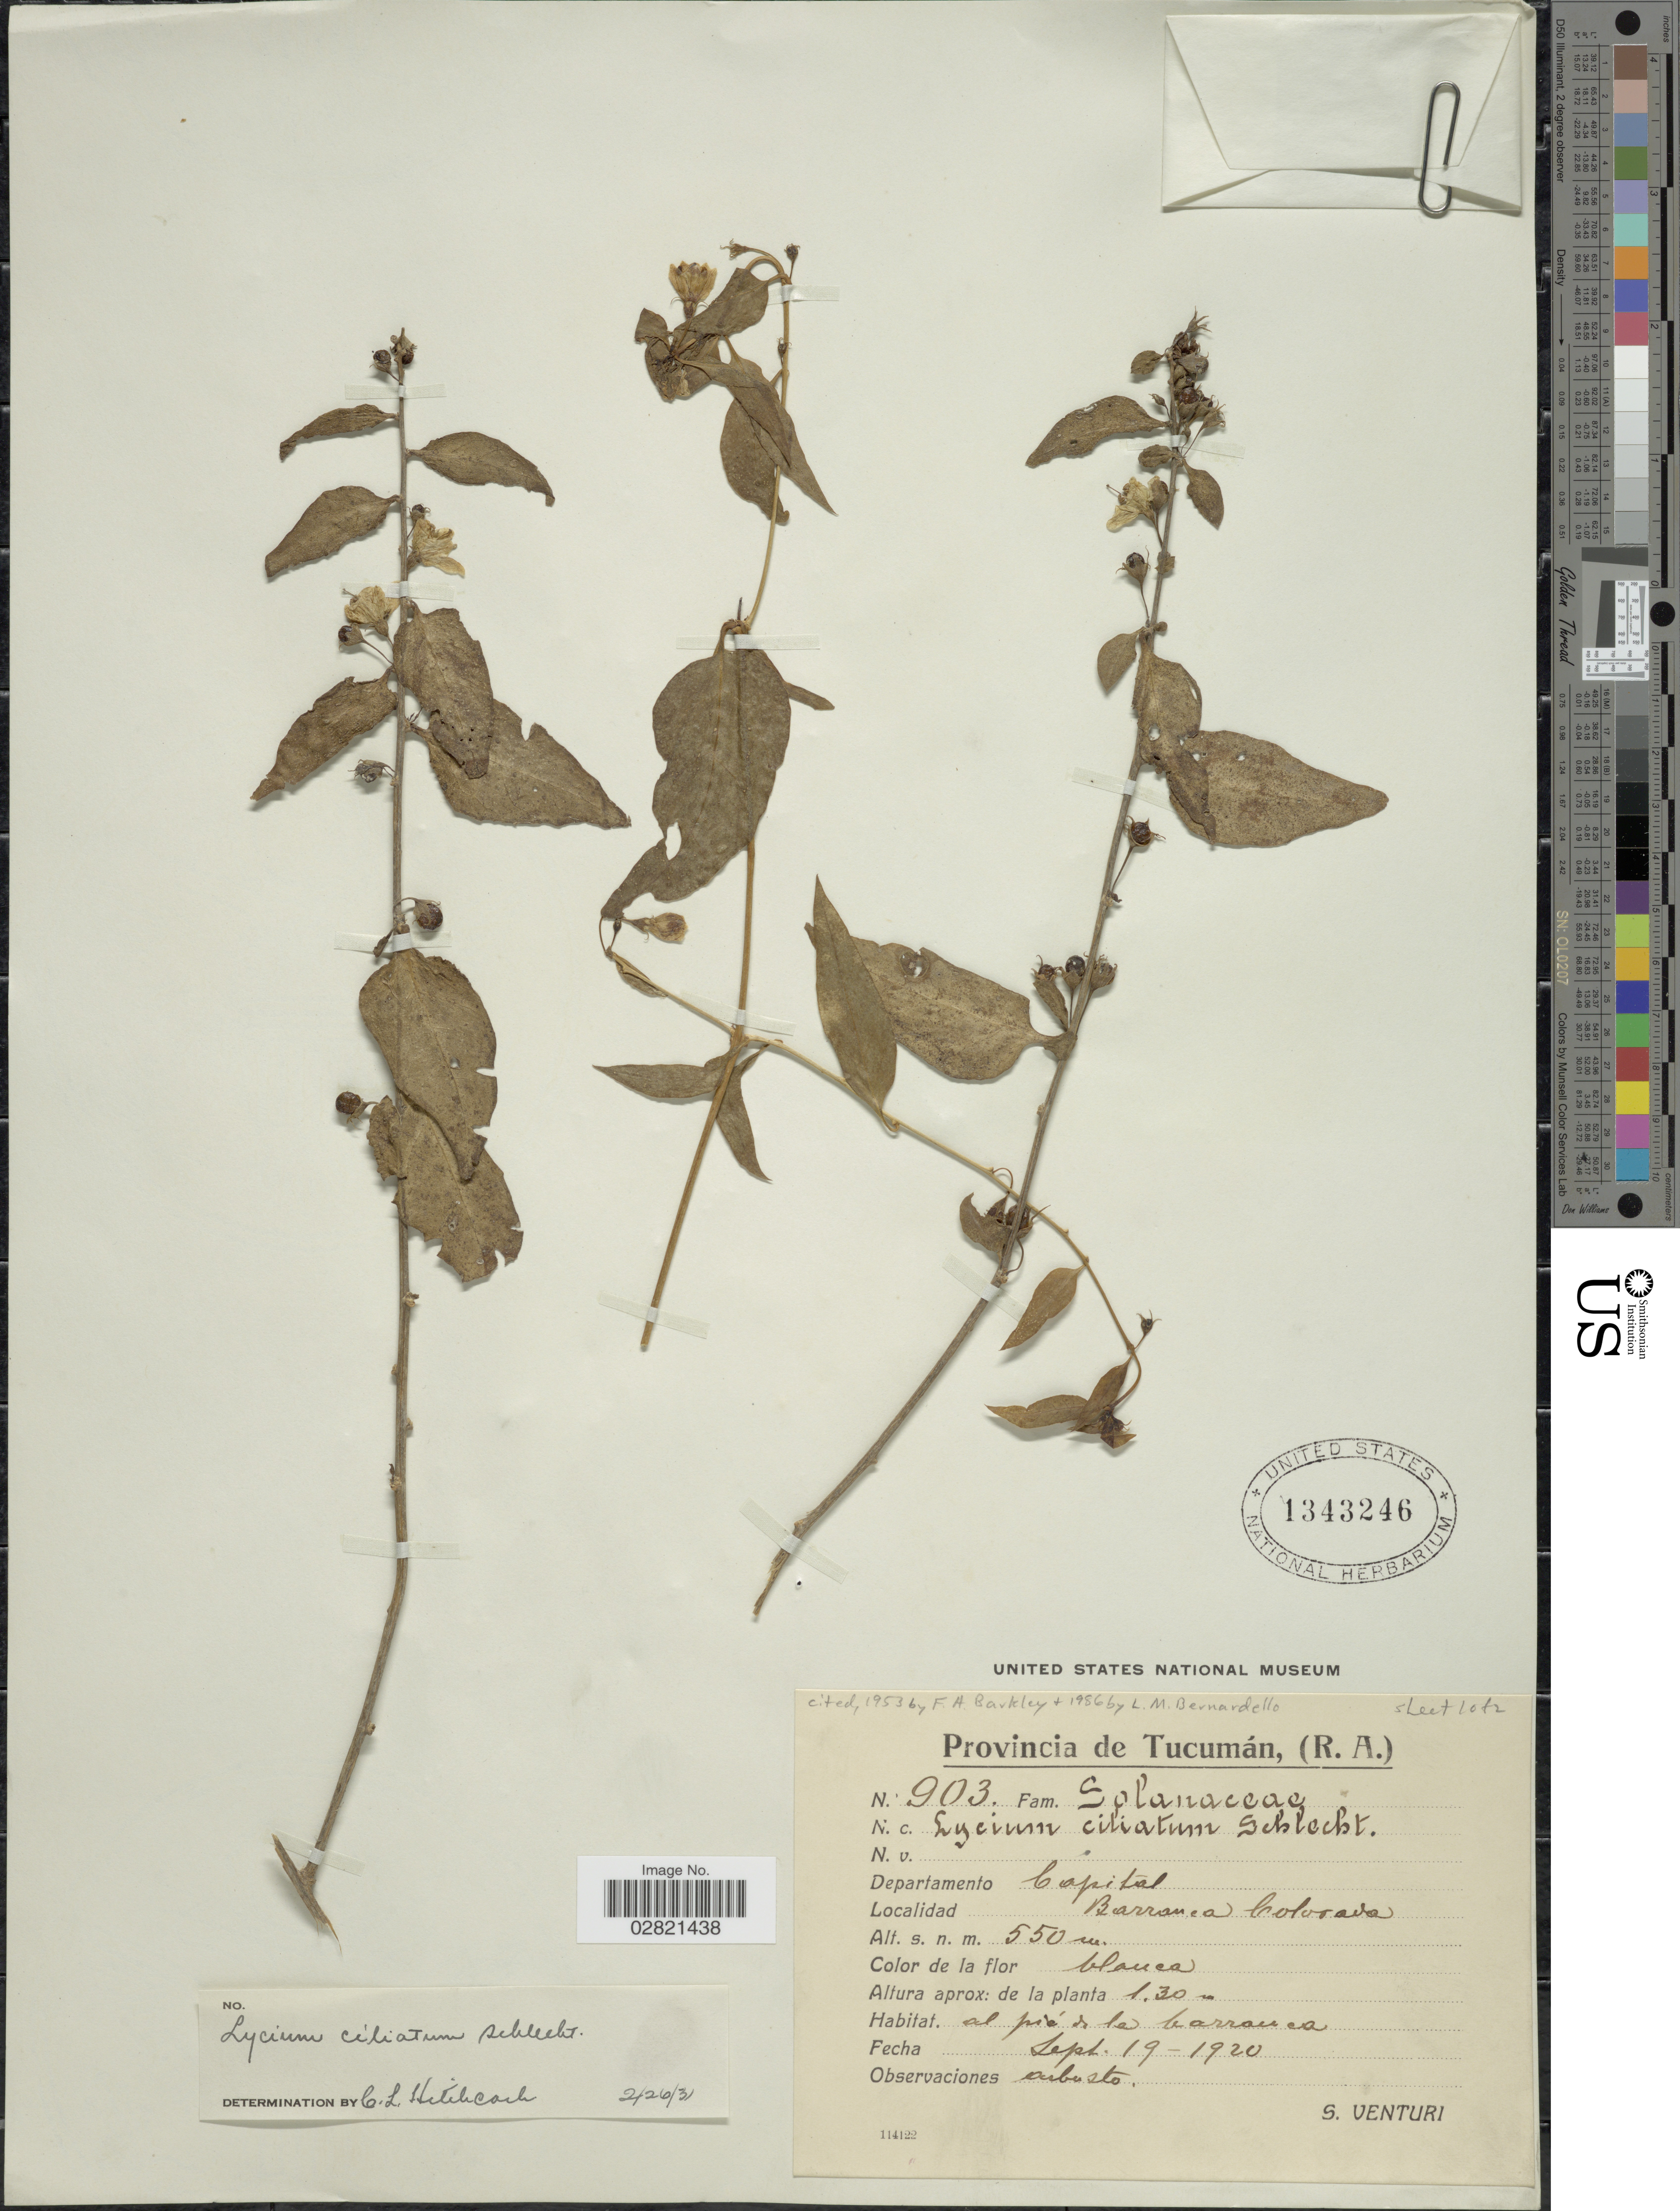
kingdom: Plantae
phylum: Tracheophyta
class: Magnoliopsida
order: Solanales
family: Solanaceae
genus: Lycium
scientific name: Lycium ciliatum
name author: Schltdl.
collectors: S. Venturi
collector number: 903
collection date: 1920-09-19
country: Argentina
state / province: Tucuman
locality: Provincia de Tucumán, (R.A.). Departamento Capital. Barranca Colorada.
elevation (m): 550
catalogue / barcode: US 1343246